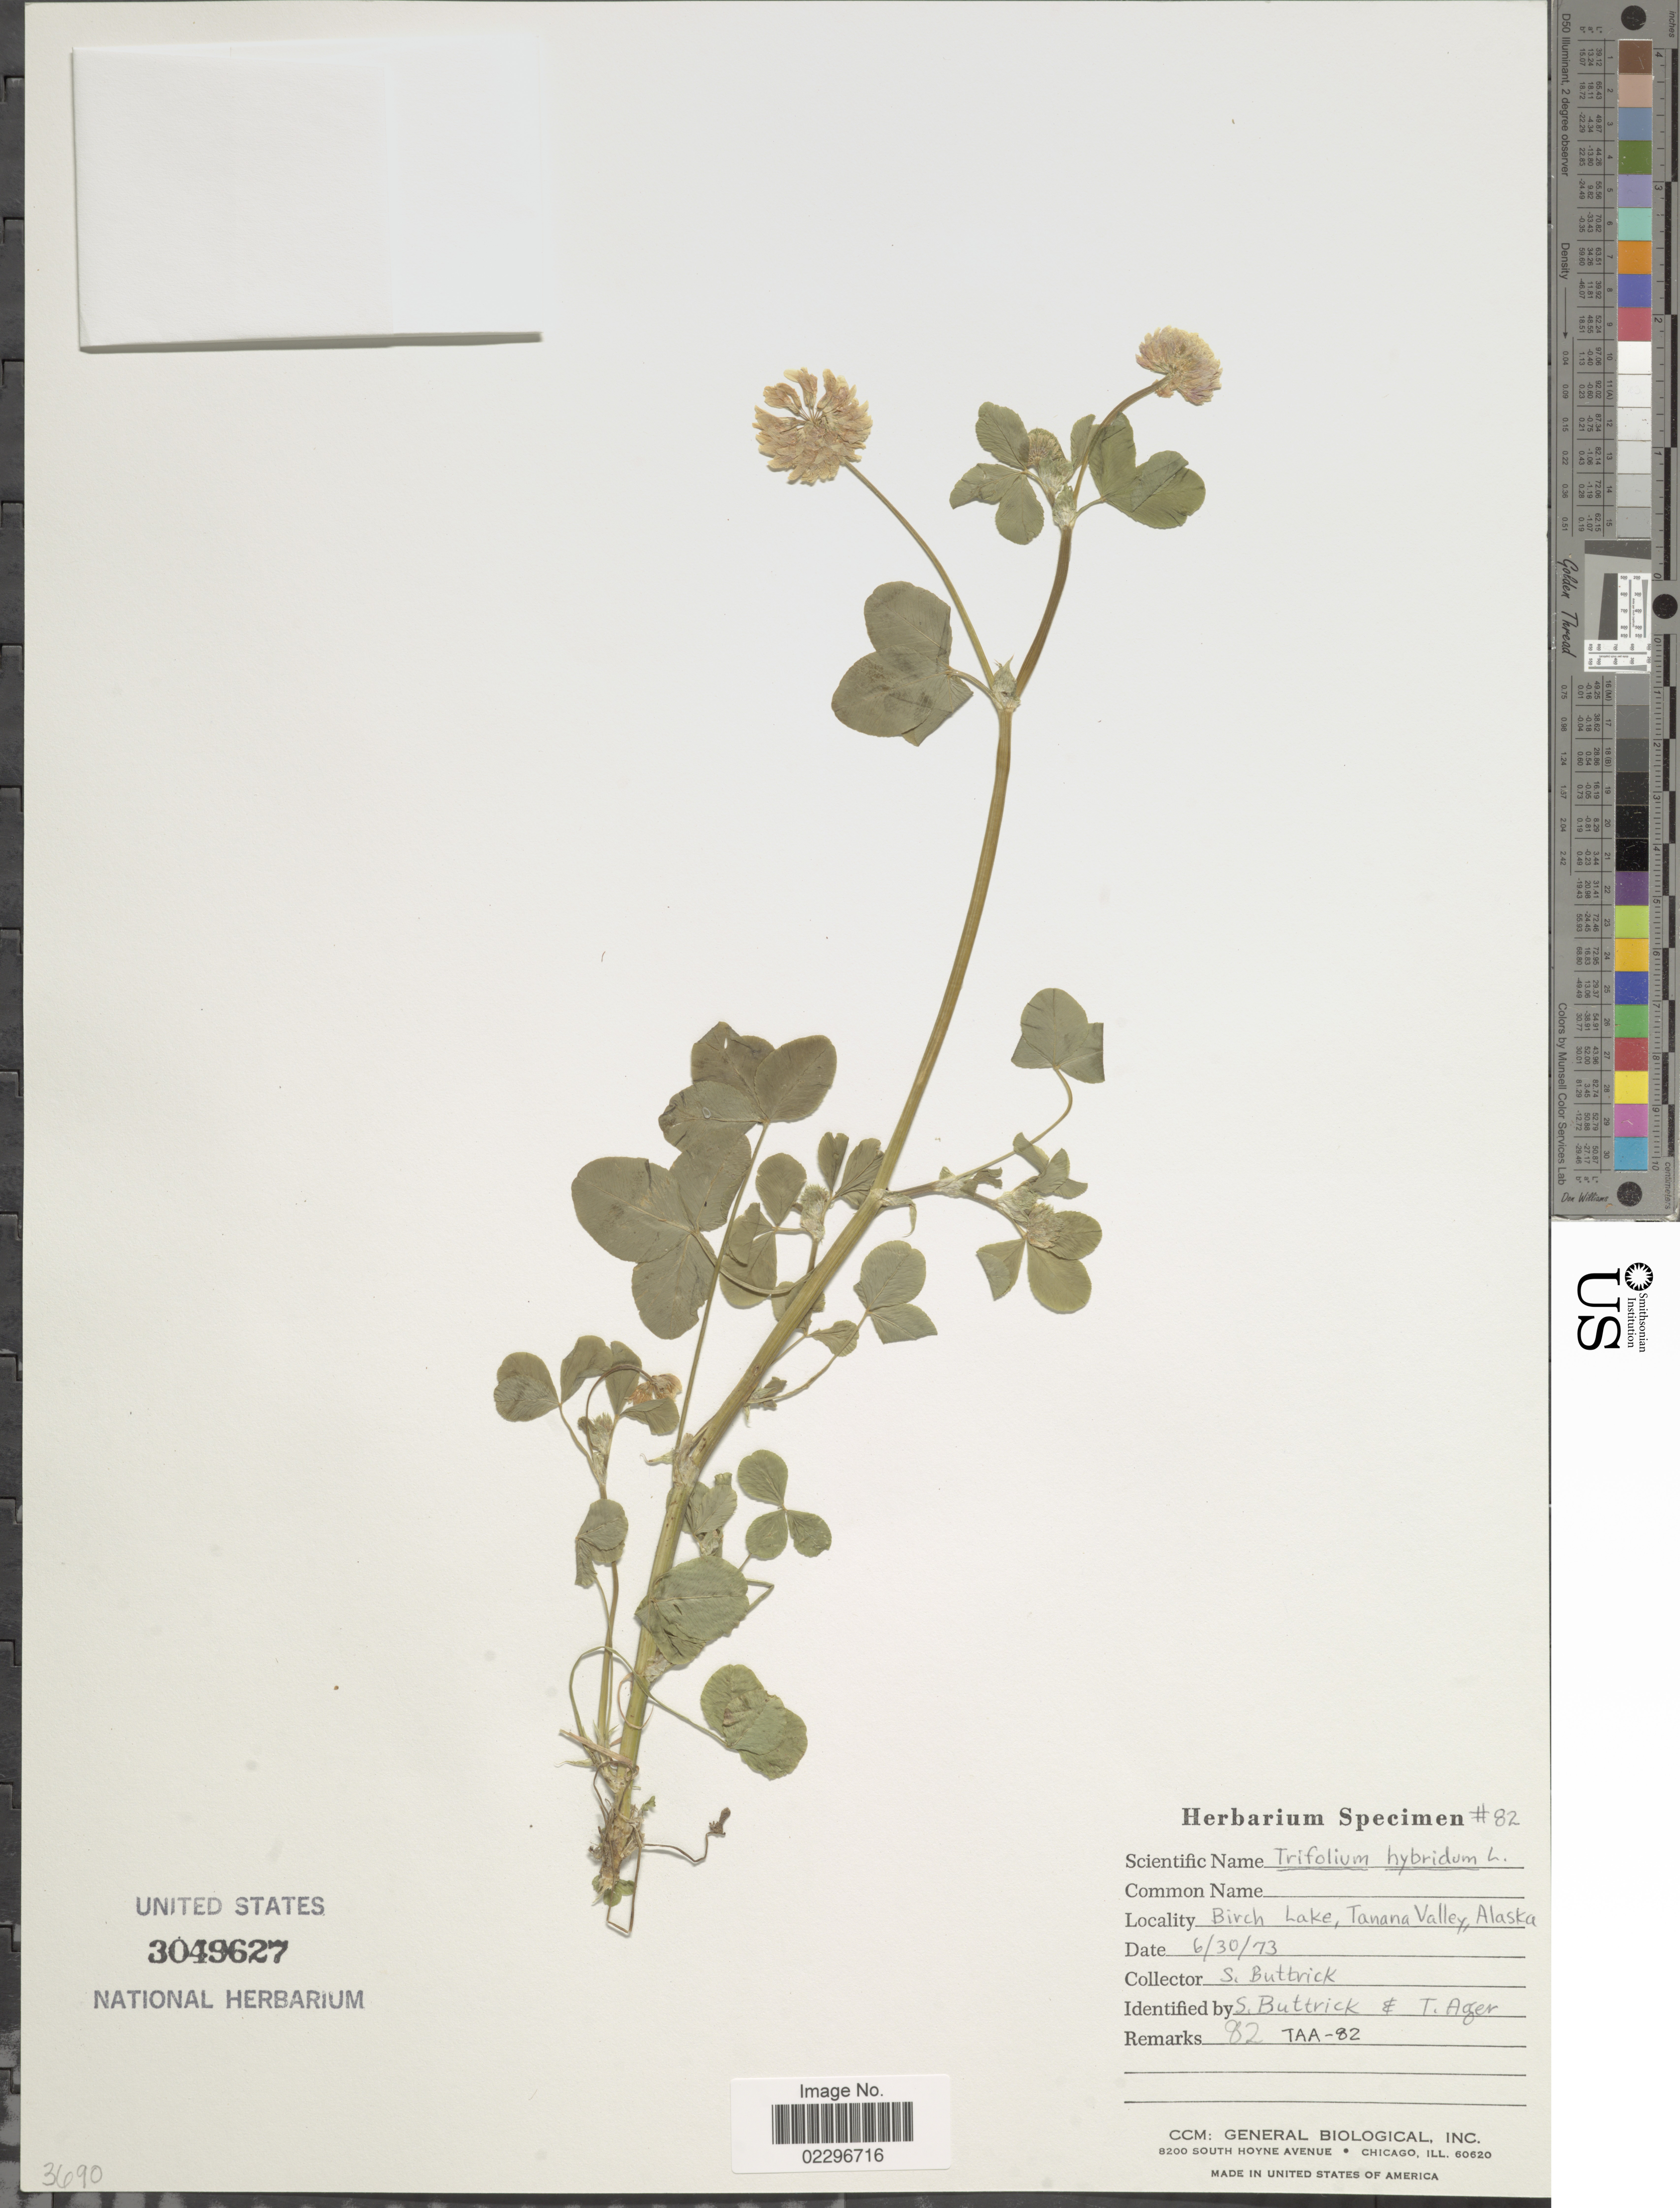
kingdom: Plantae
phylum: Tracheophyta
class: Magnoliopsida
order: Fabales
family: Fabaceae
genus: Trifolium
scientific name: Trifolium hybridum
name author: L.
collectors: S. Buttrick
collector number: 82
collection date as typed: Transcribed d/m/y: 30/6/73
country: United States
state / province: Alaska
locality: Birch Lake, Tanana Valley.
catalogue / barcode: US 3049627